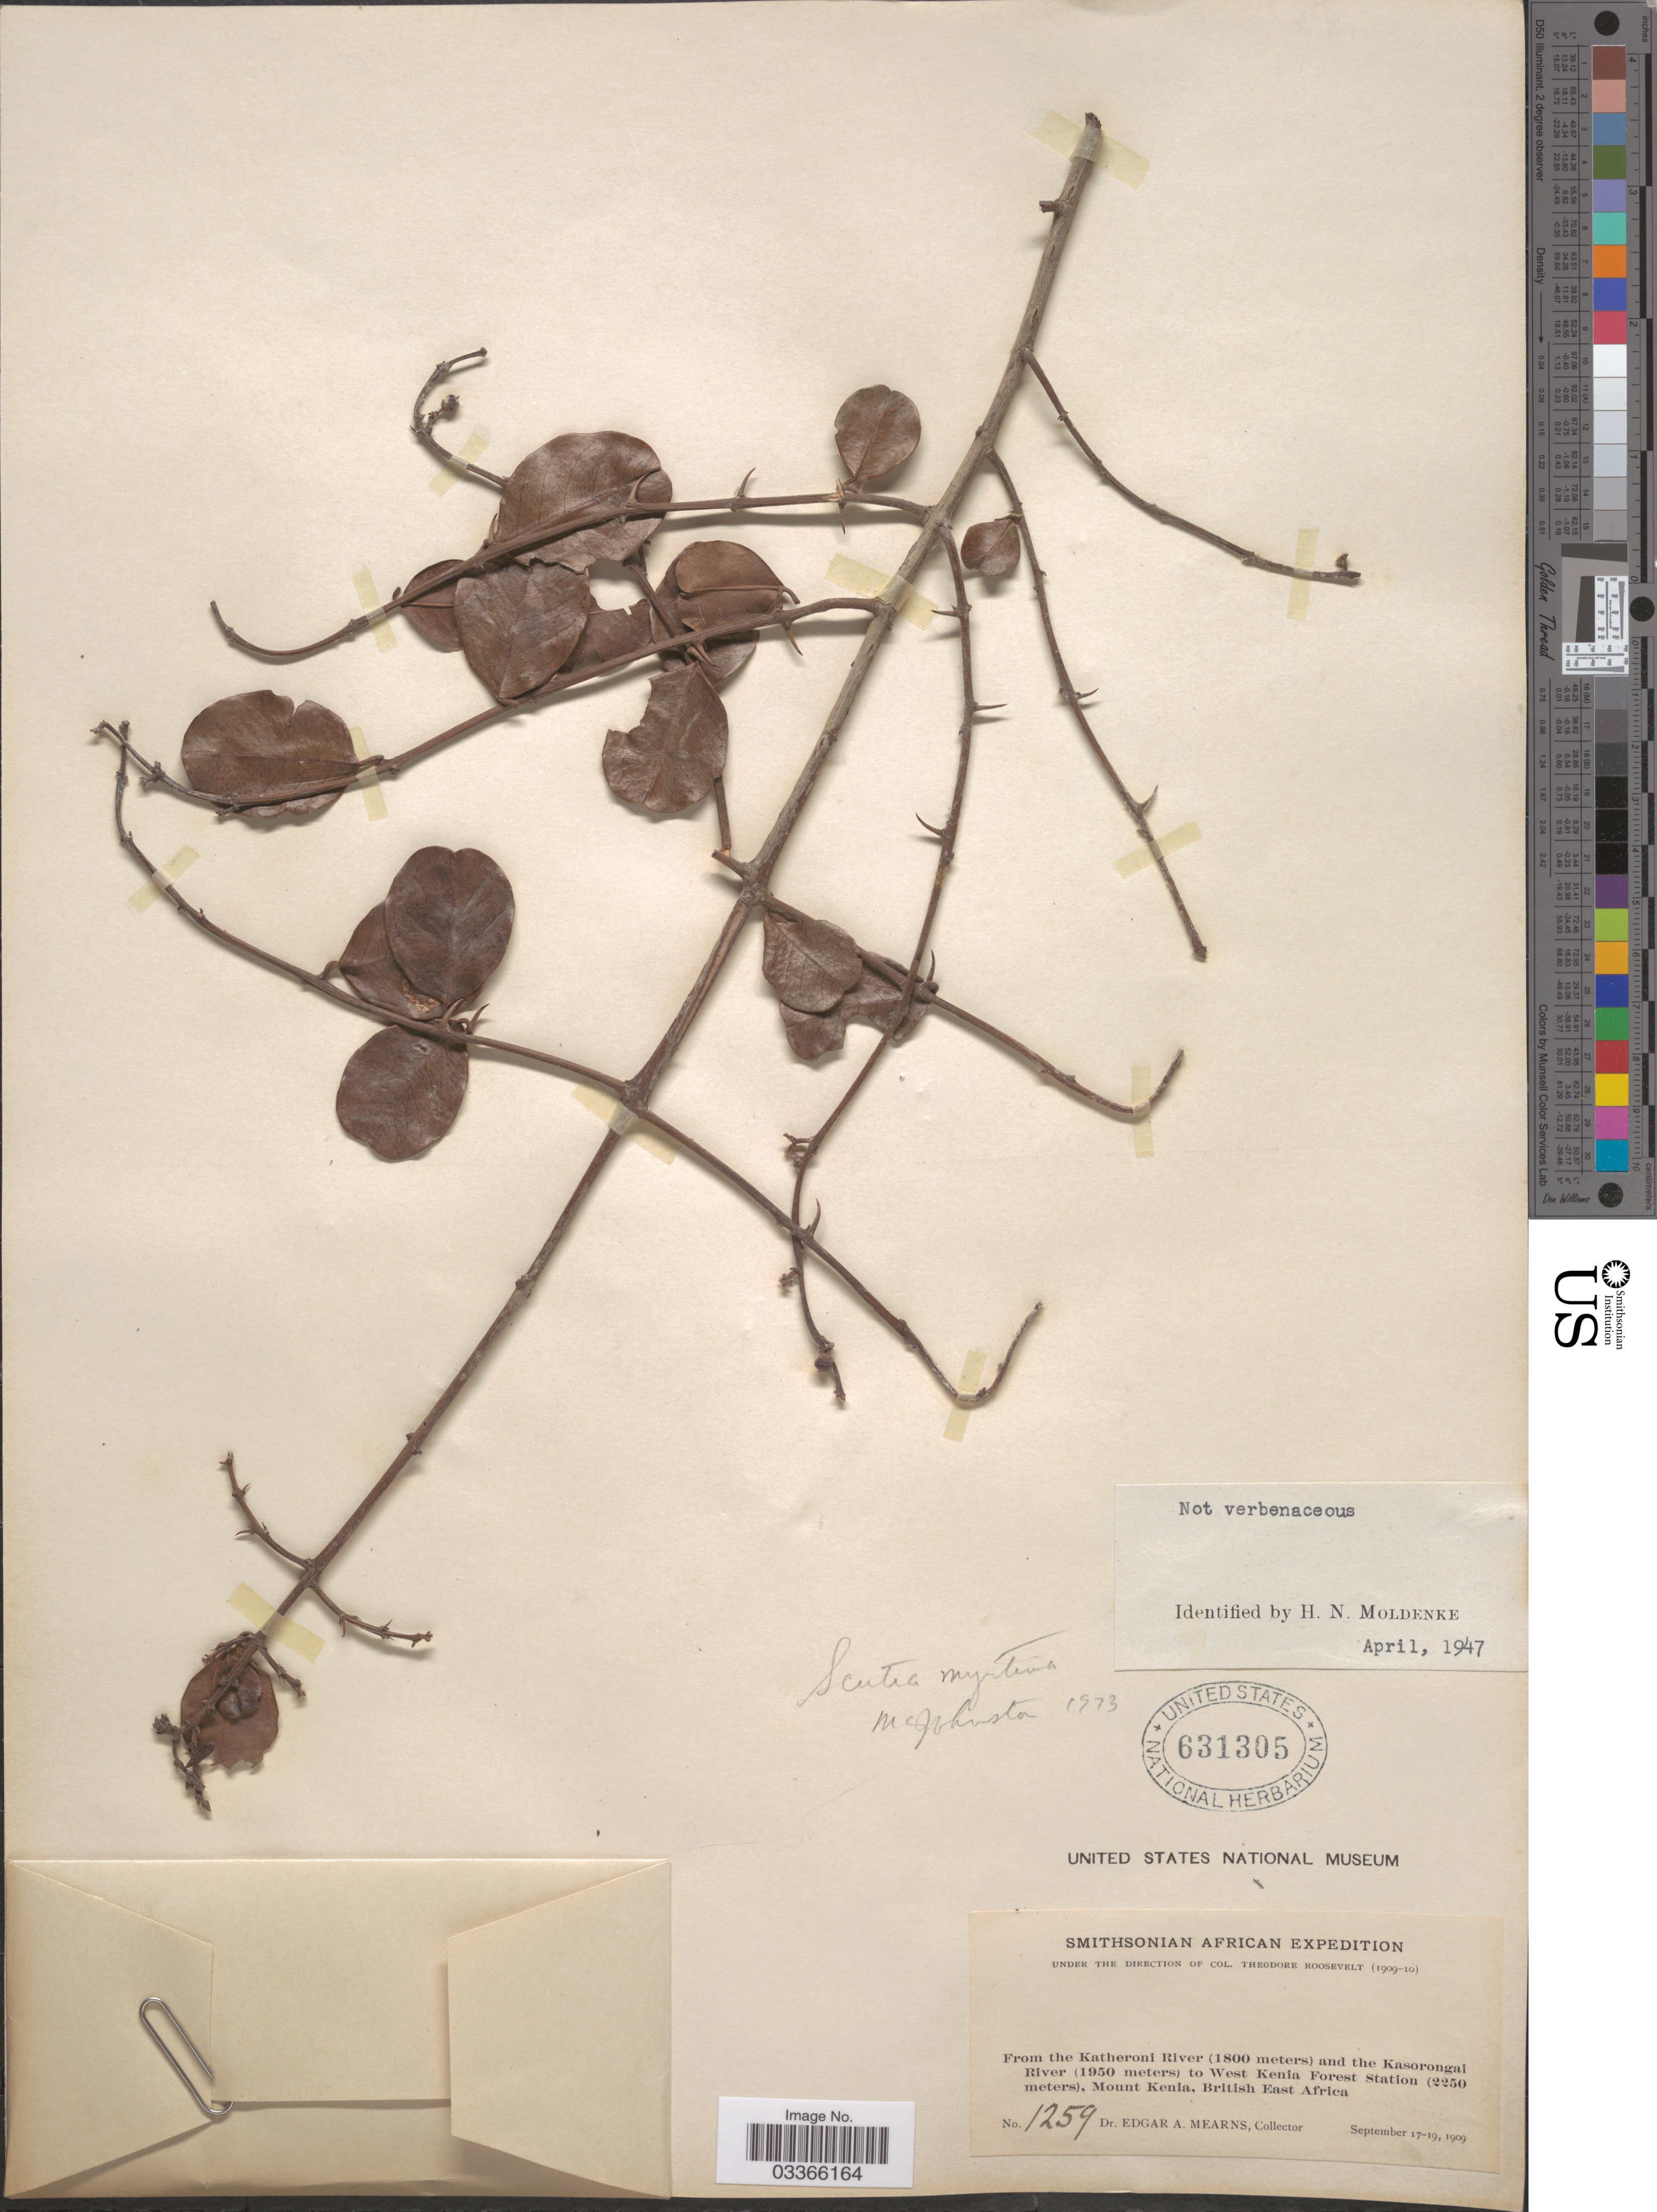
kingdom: Plantae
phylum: Tracheophyta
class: Magnoliopsida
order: Rosales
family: Rhamnaceae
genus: Scutia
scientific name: Scutia myrtina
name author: (Burm. f.) Kurz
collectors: E. A. Mearns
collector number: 1259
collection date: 1909-09-17/1909-09-19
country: Kenya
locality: From the Katheroni River (1800 meters) and the Kasorongai River (1950 meters) to West Kenia Forest Station (2250 meters), Mount Kenia, British East Africa.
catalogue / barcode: US 631305